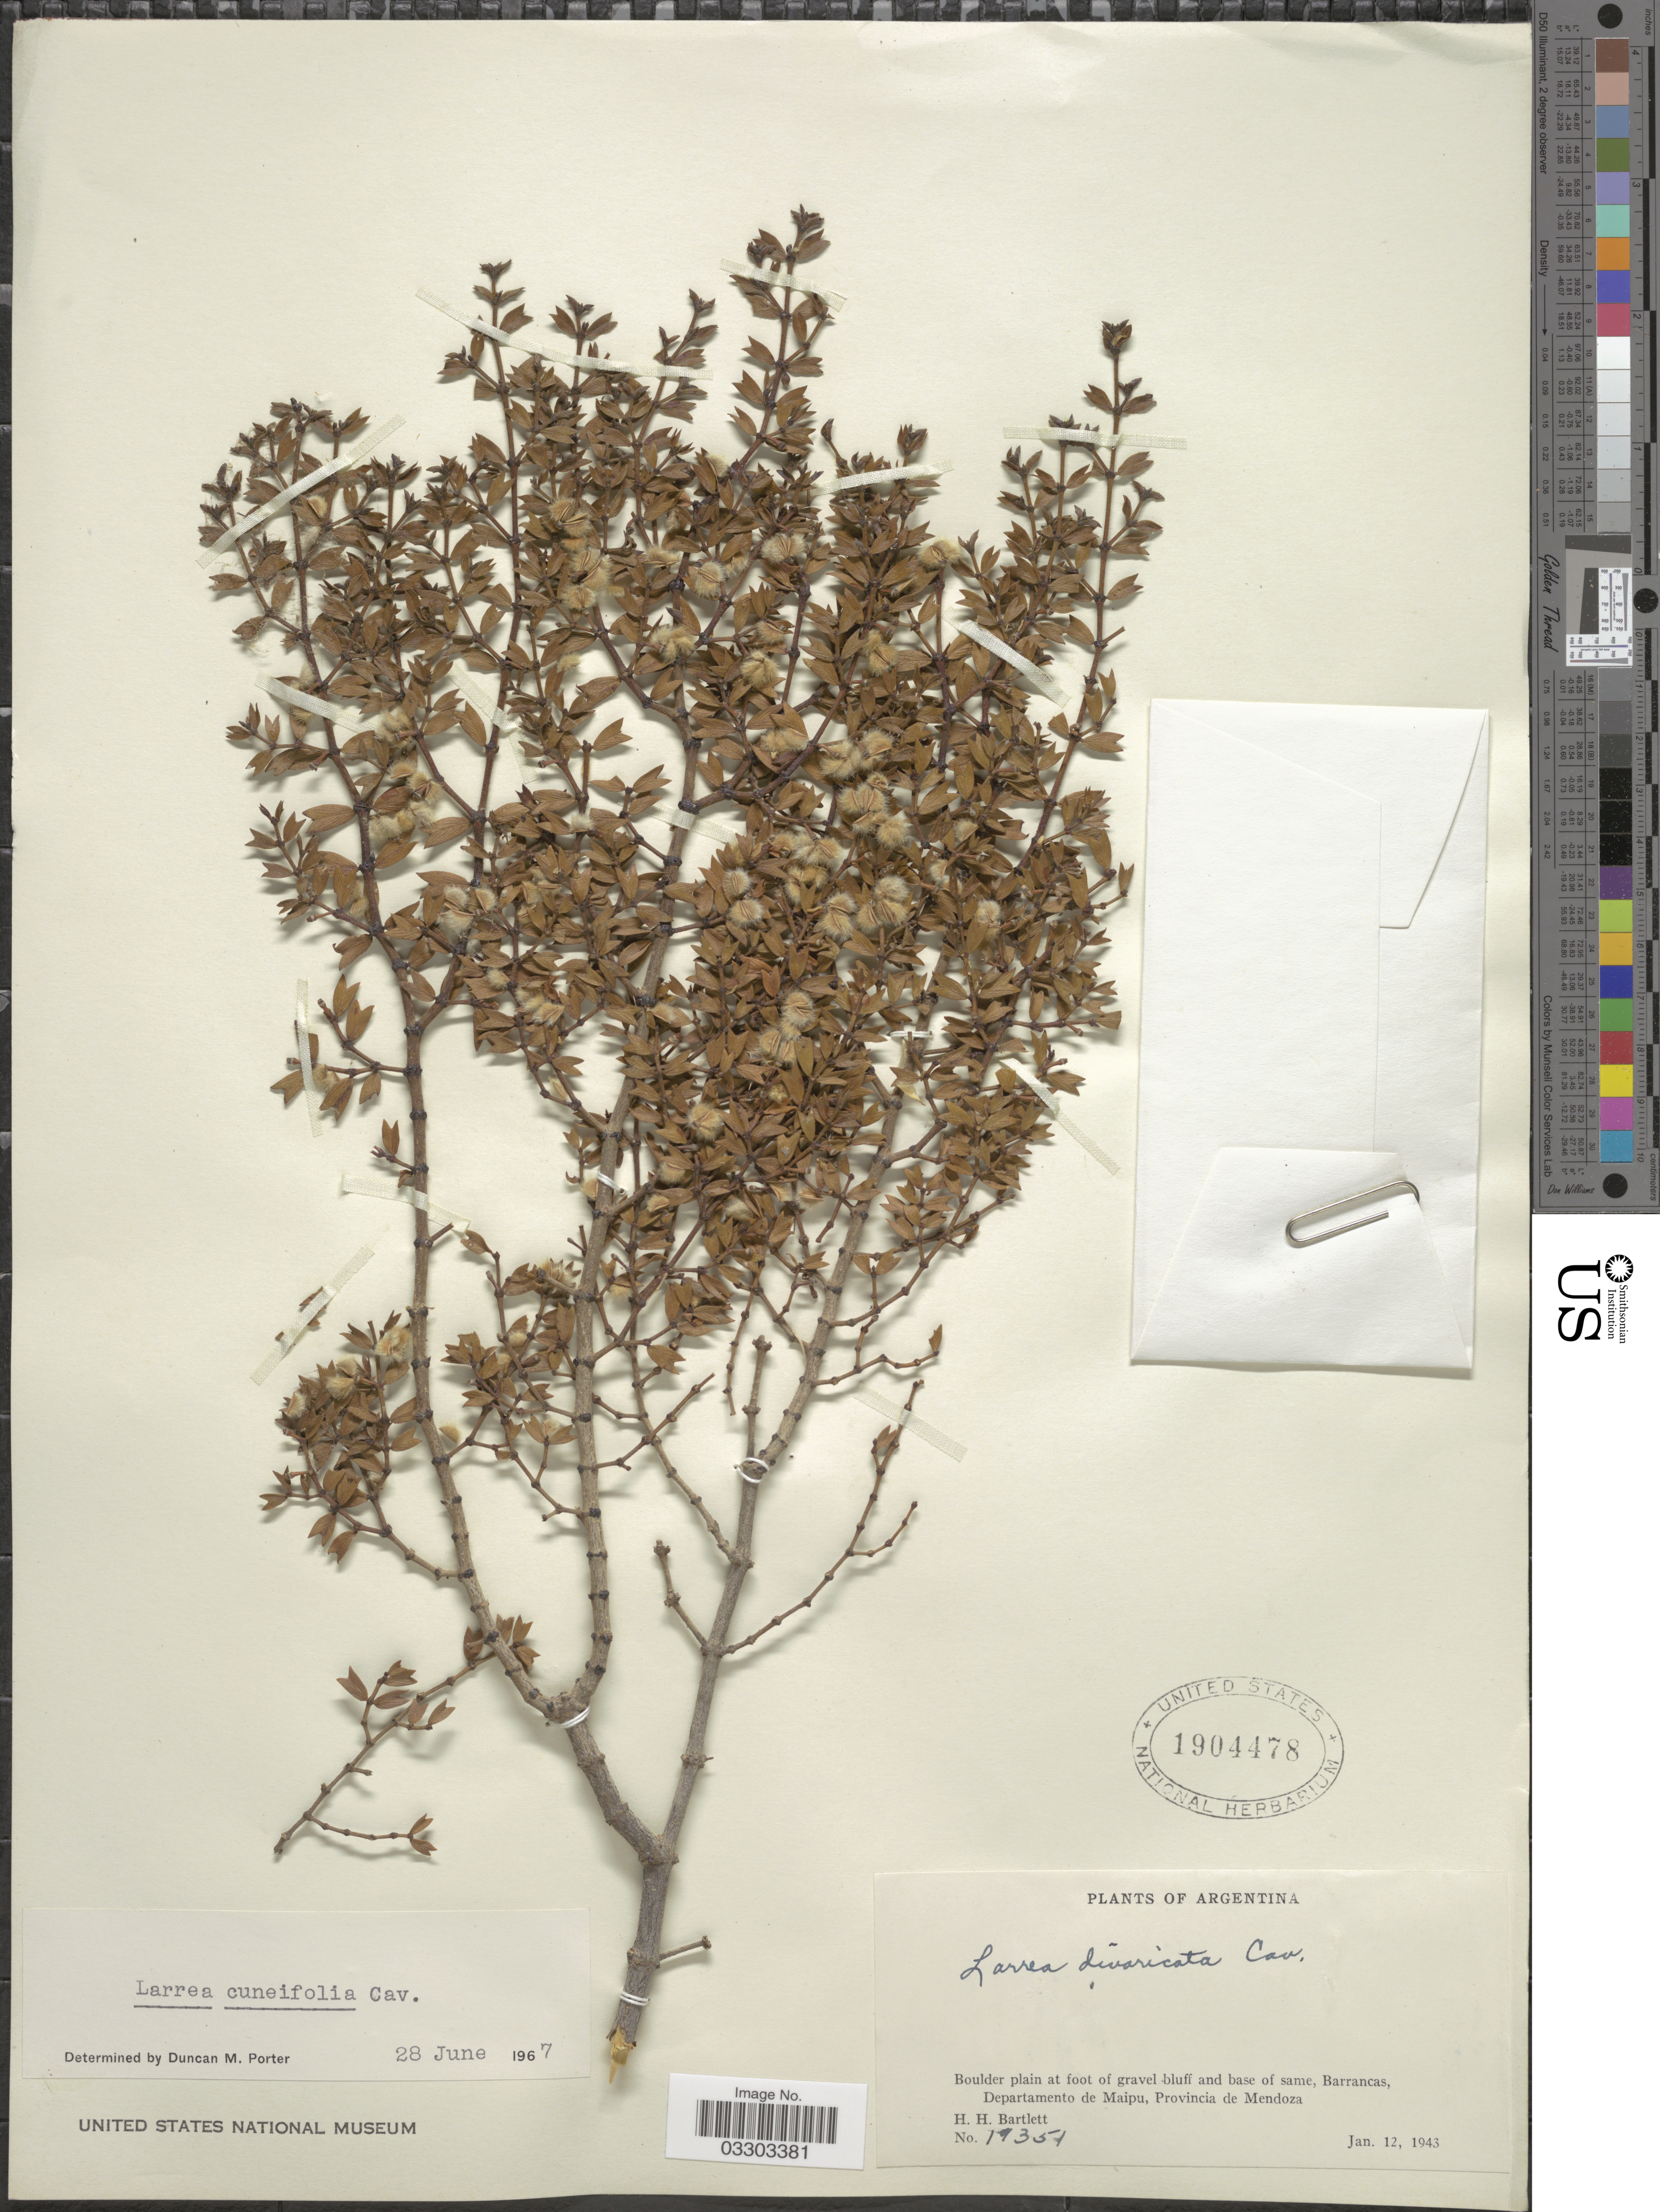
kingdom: Plantae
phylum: Tracheophyta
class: Magnoliopsida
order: Zygophyllales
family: Zygophyllaceae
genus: Larrea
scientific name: Larrea cuneifolia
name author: Cav.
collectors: H. H. Bartlett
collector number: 19351*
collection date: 1943-01-12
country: Argentina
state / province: Mendoza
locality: Boulder plain at foot of gravel bluff and base of same, Barrancas, Departamento de Maipu.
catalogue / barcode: US 1904478